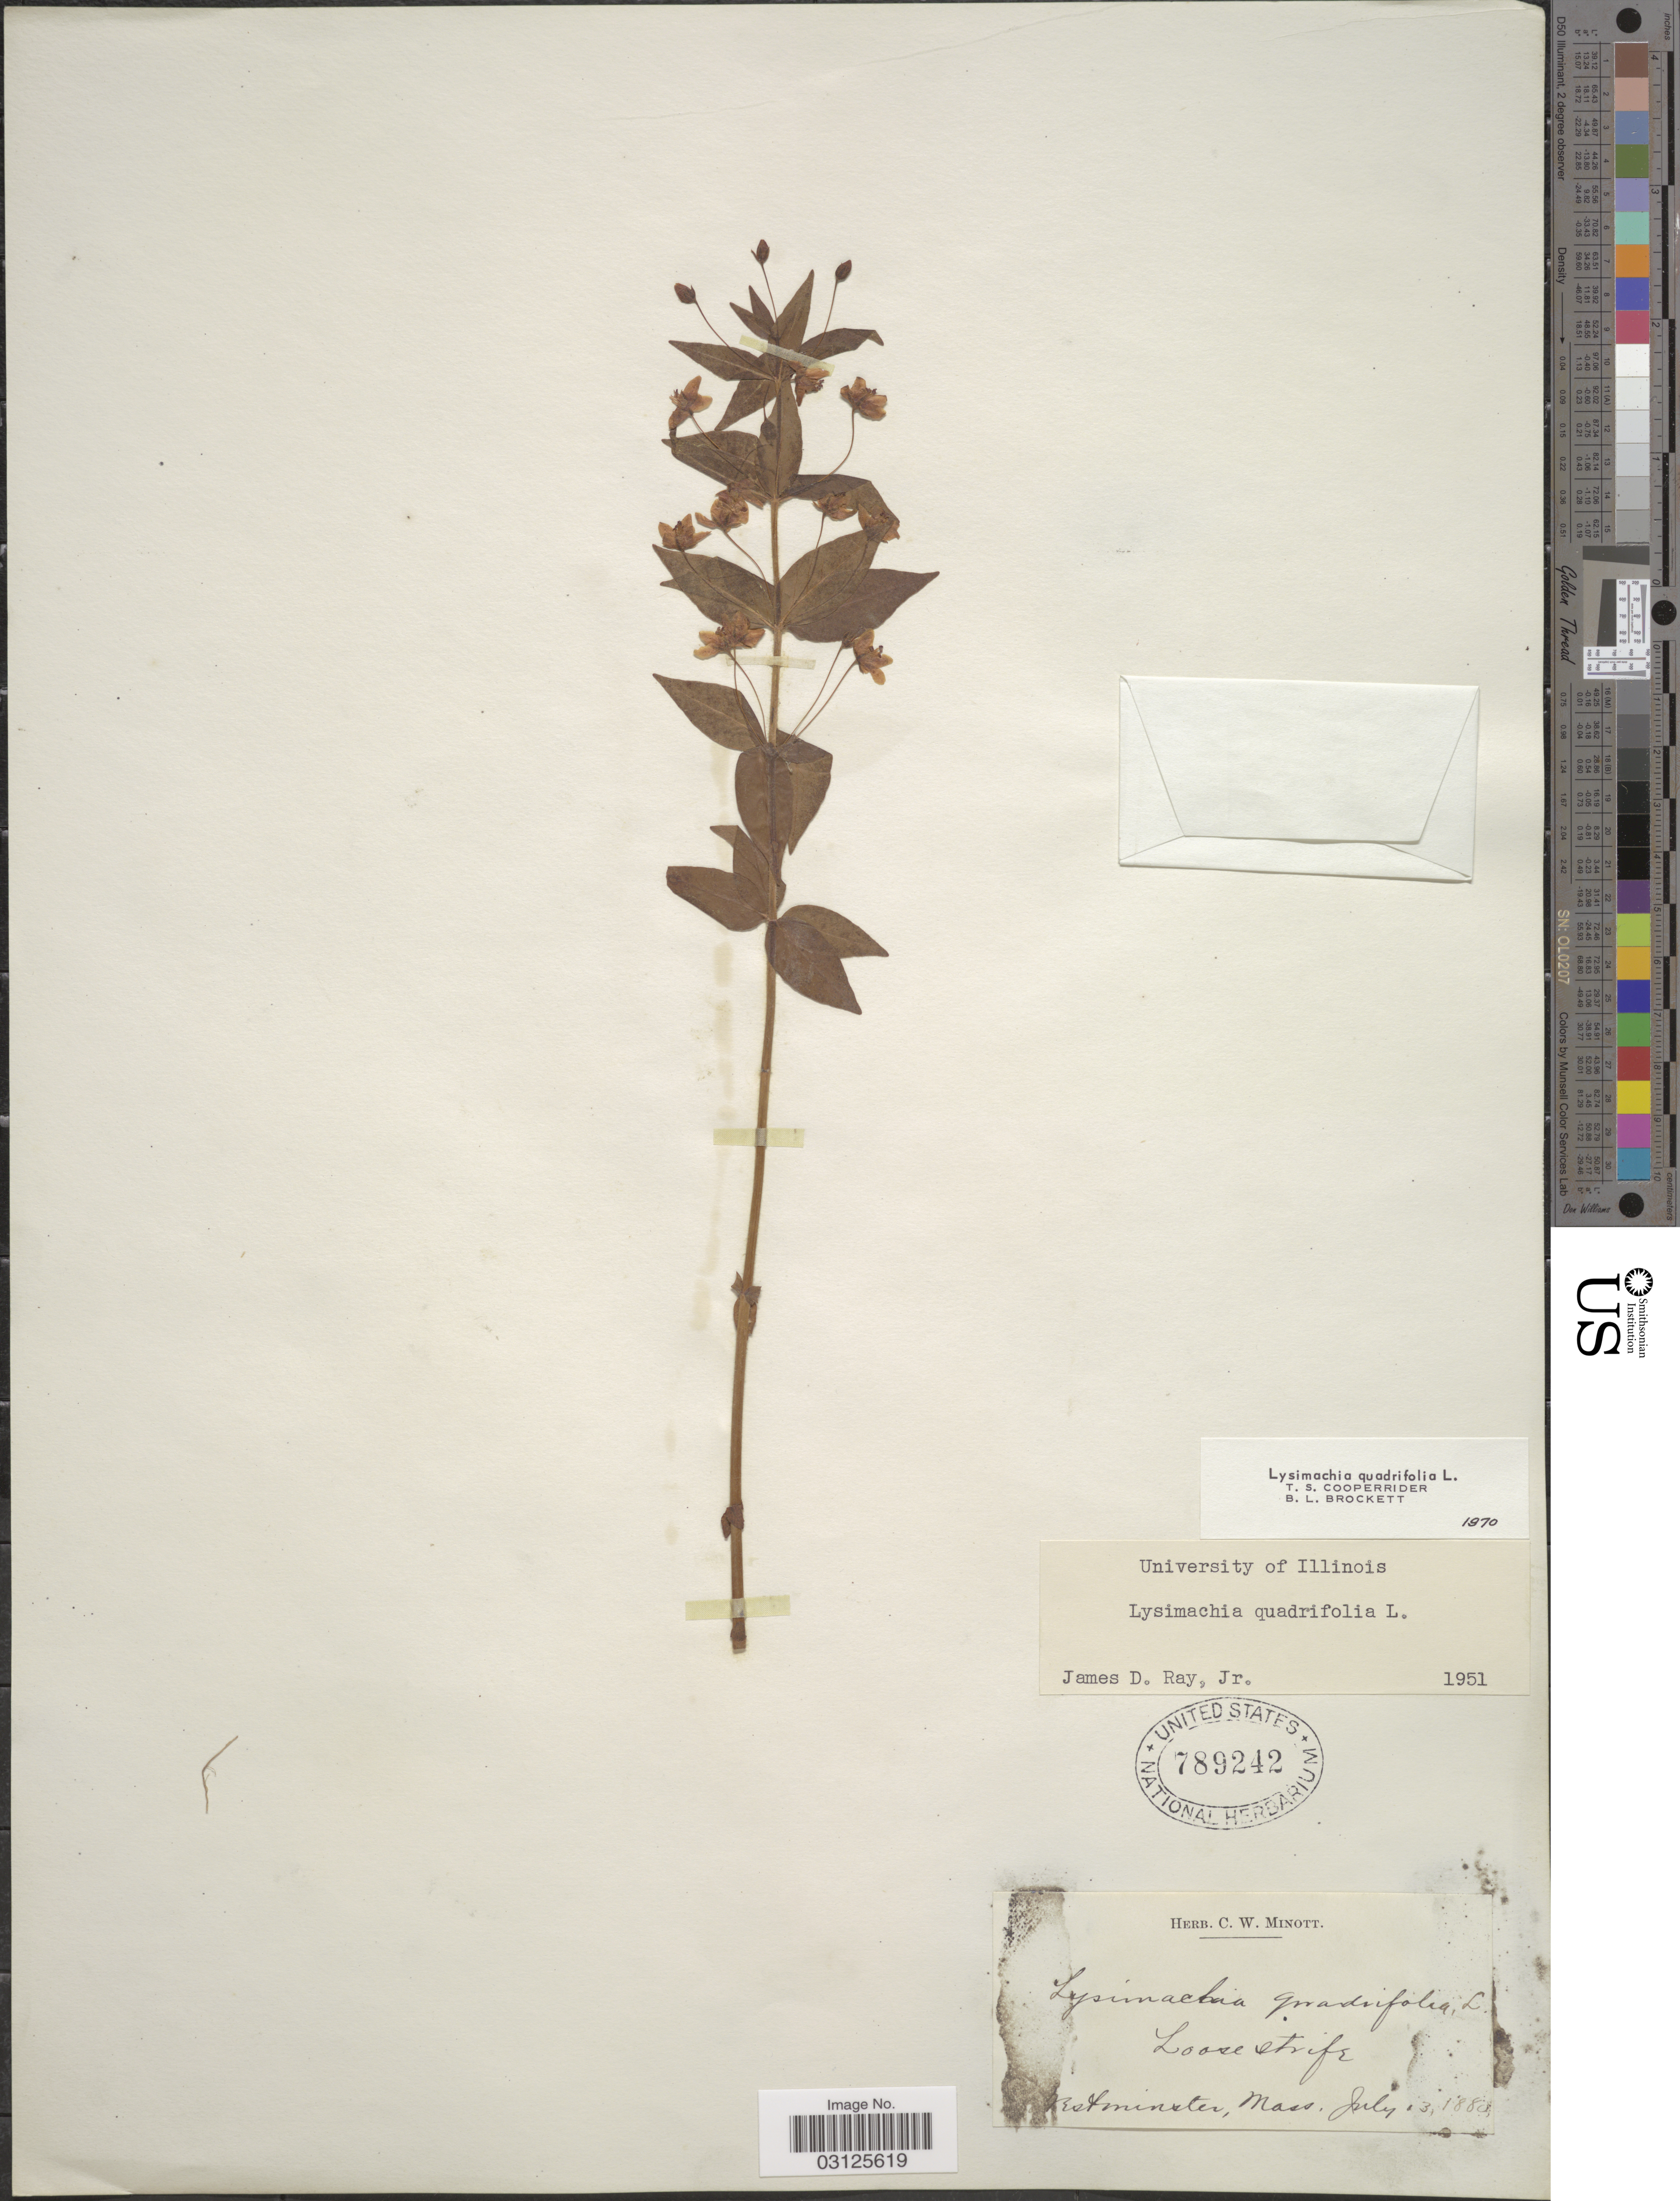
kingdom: Plantae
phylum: Tracheophyta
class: Magnoliopsida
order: Ericales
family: Primulaceae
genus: Lysimachia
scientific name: Lysimachia quadrifolia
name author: L.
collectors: ex herb. C. W. Minott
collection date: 1880-07-13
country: United States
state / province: Massachusetts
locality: Loose strife, Westminster.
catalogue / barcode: US 789242